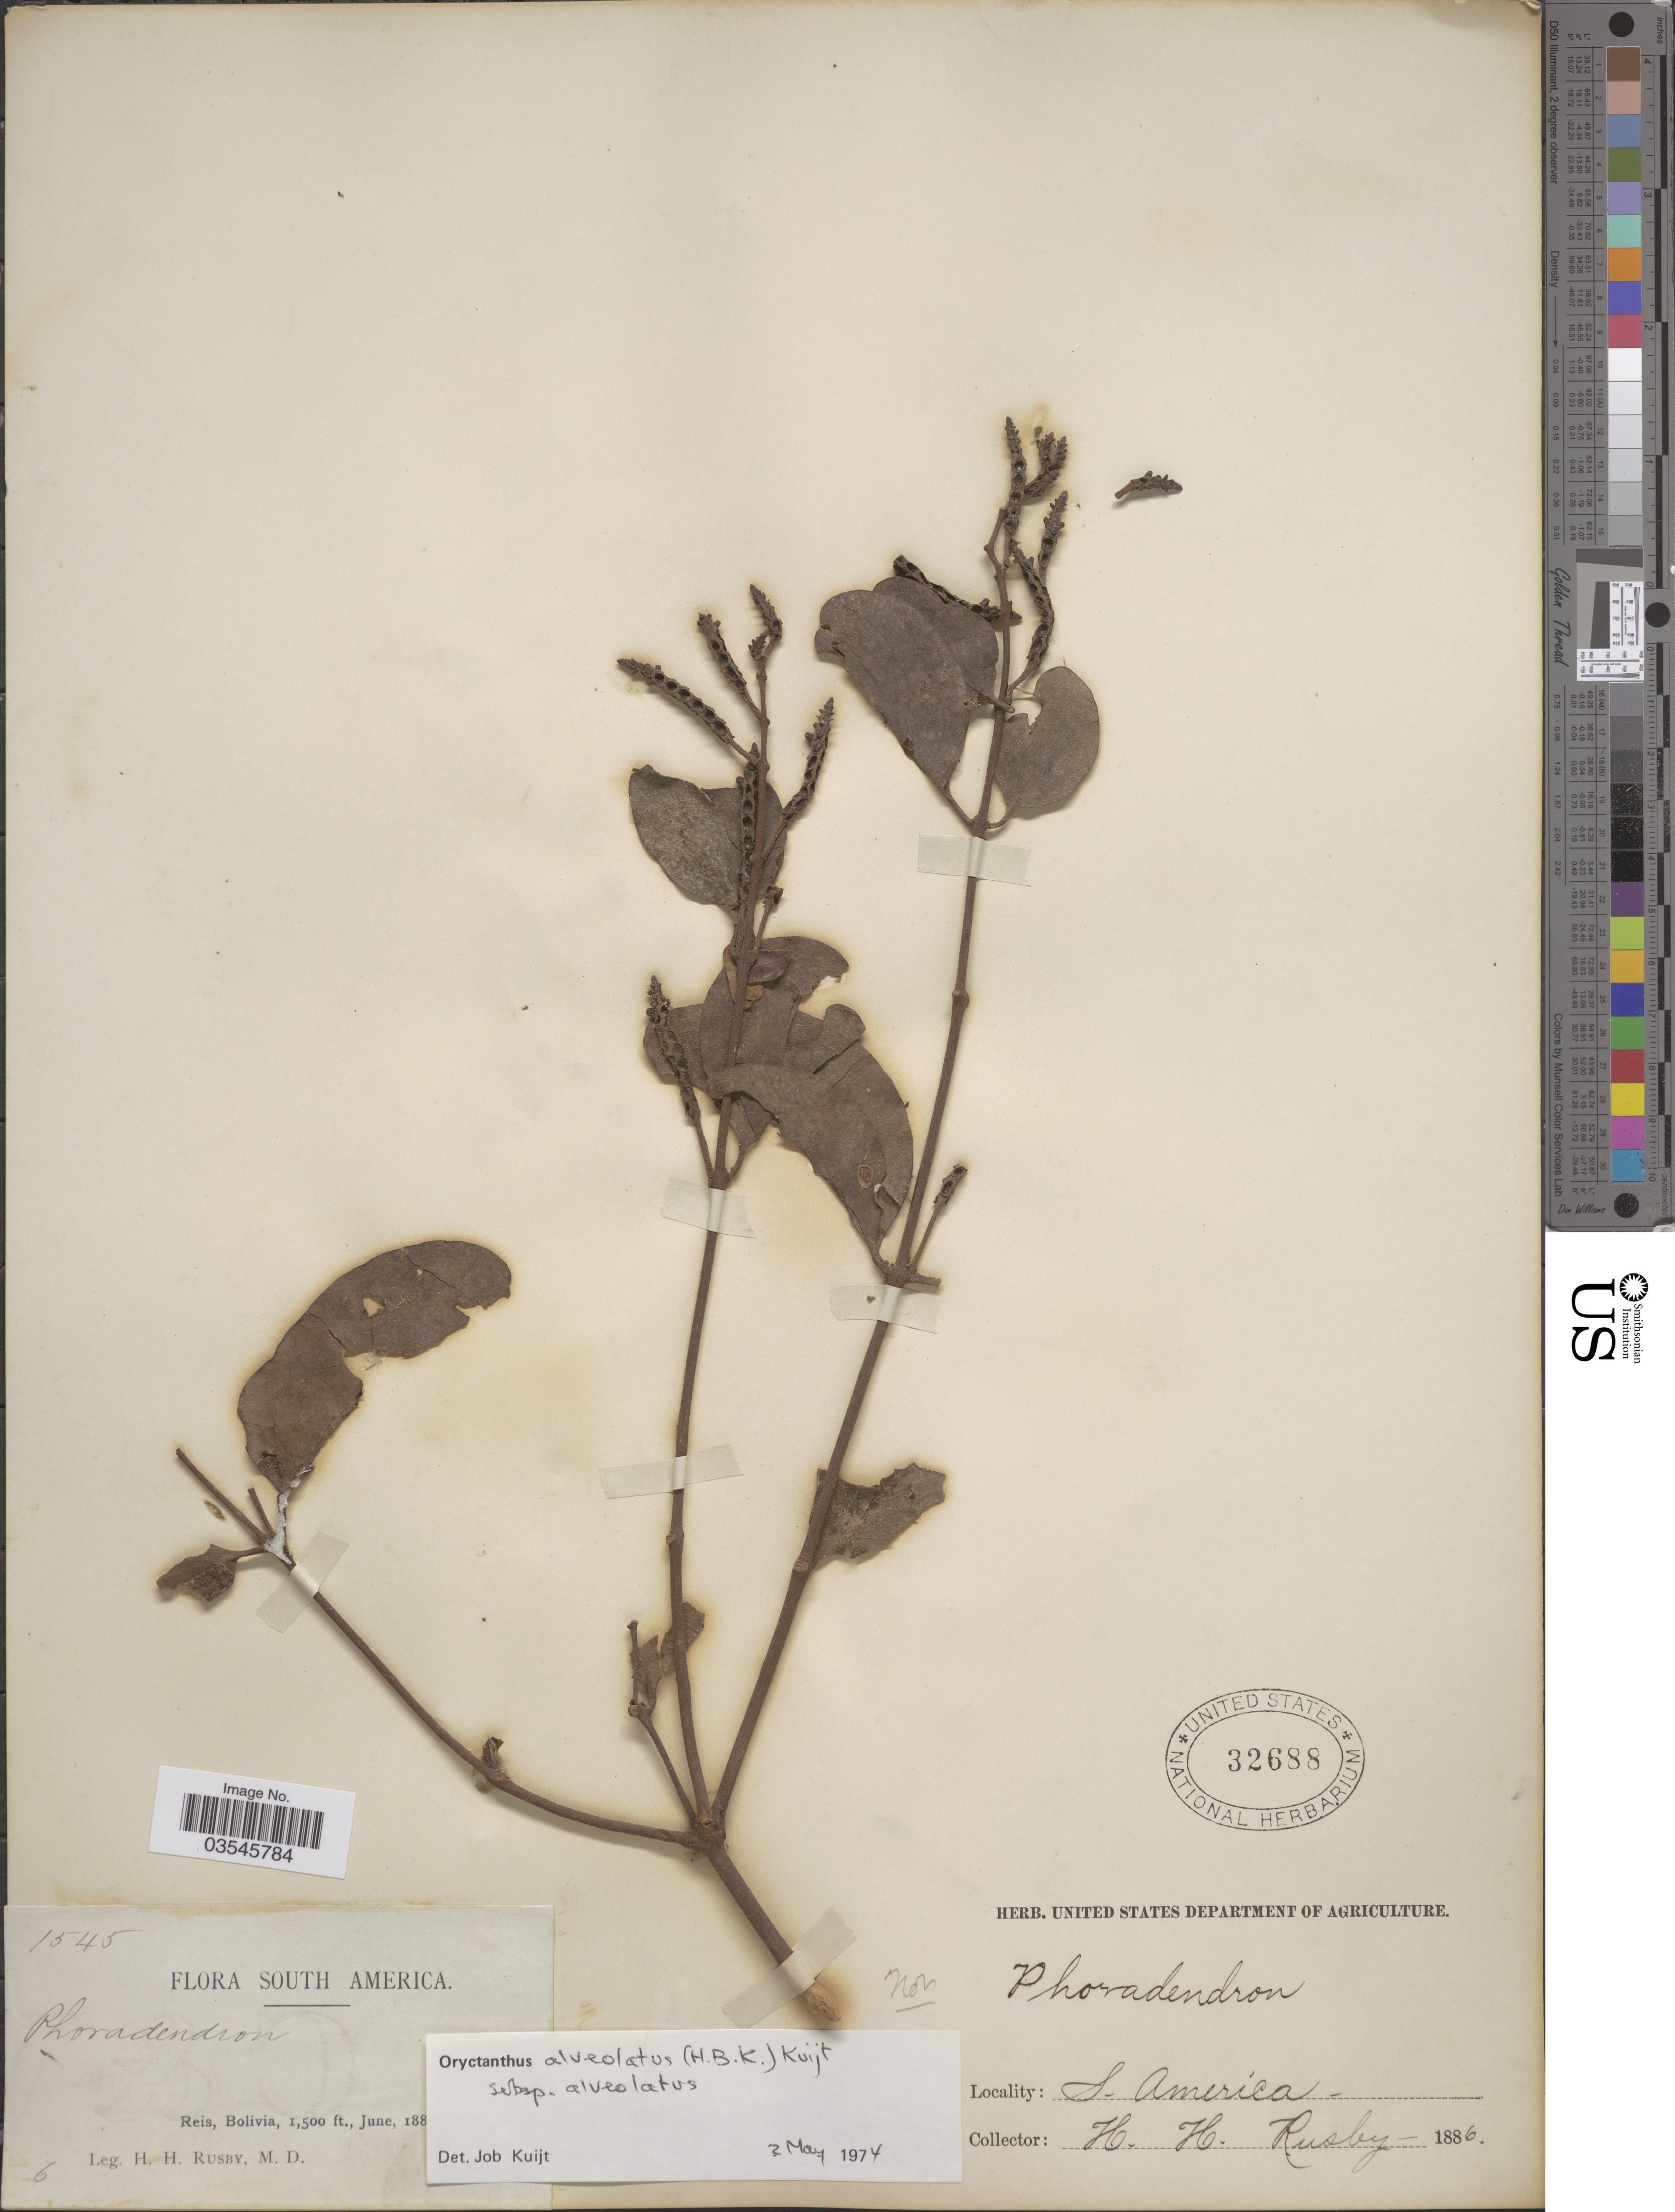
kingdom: Plantae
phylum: Tracheophyta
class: Magnoliopsida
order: Santalales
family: Loranthaceae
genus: Oryctanthus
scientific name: Oryctanthus alveolatus subsp. alveolatus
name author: (Kunth) Kuijt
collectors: H. H. Rusby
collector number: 1545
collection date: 1886-06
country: Bolivia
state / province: Pando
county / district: Nicolas Suarez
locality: Reis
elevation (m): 457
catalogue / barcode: US 32688